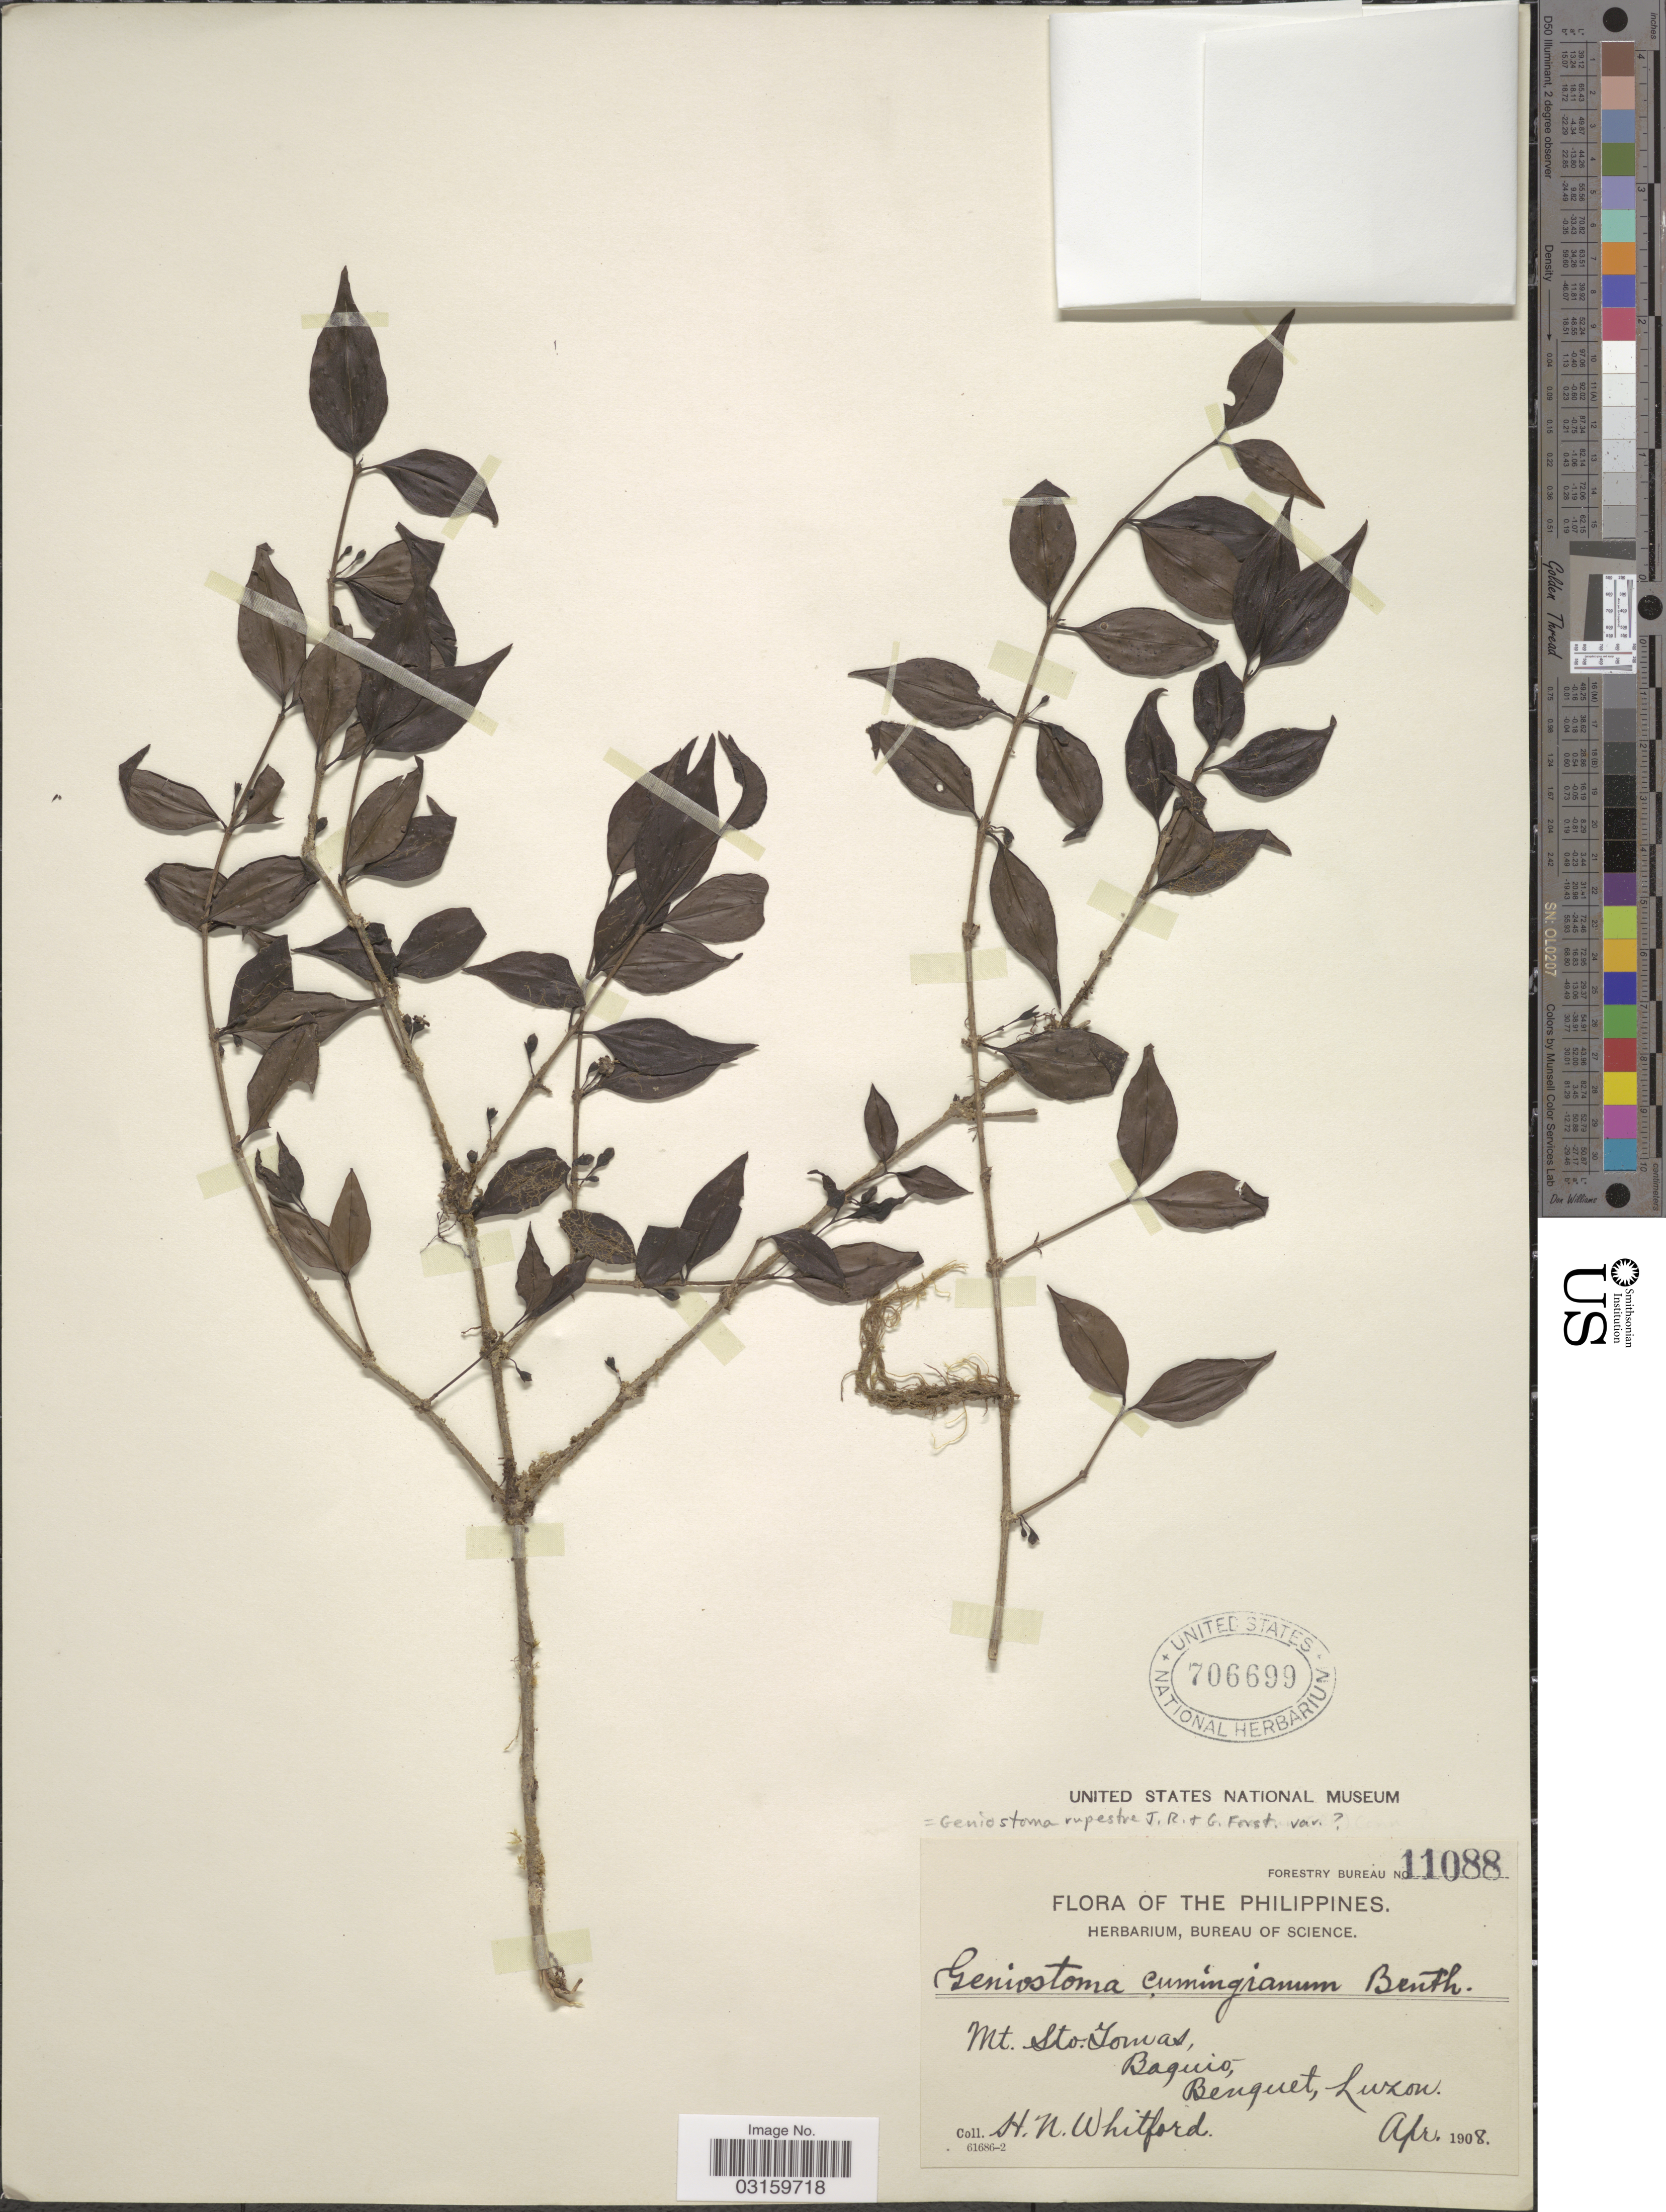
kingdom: Plantae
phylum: Tracheophyta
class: Magnoliopsida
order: Gentianales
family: Loganiaceae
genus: Geniostoma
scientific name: Geniostoma rupestre var. rupestre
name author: J.R. Forst. & G. Forst.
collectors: H. N. Whitford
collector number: Forestry Bureau 11088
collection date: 1908-04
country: Philippines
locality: Mt. Sto. Tomas, Baguio, Benguet, Luzon.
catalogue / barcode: US 706699